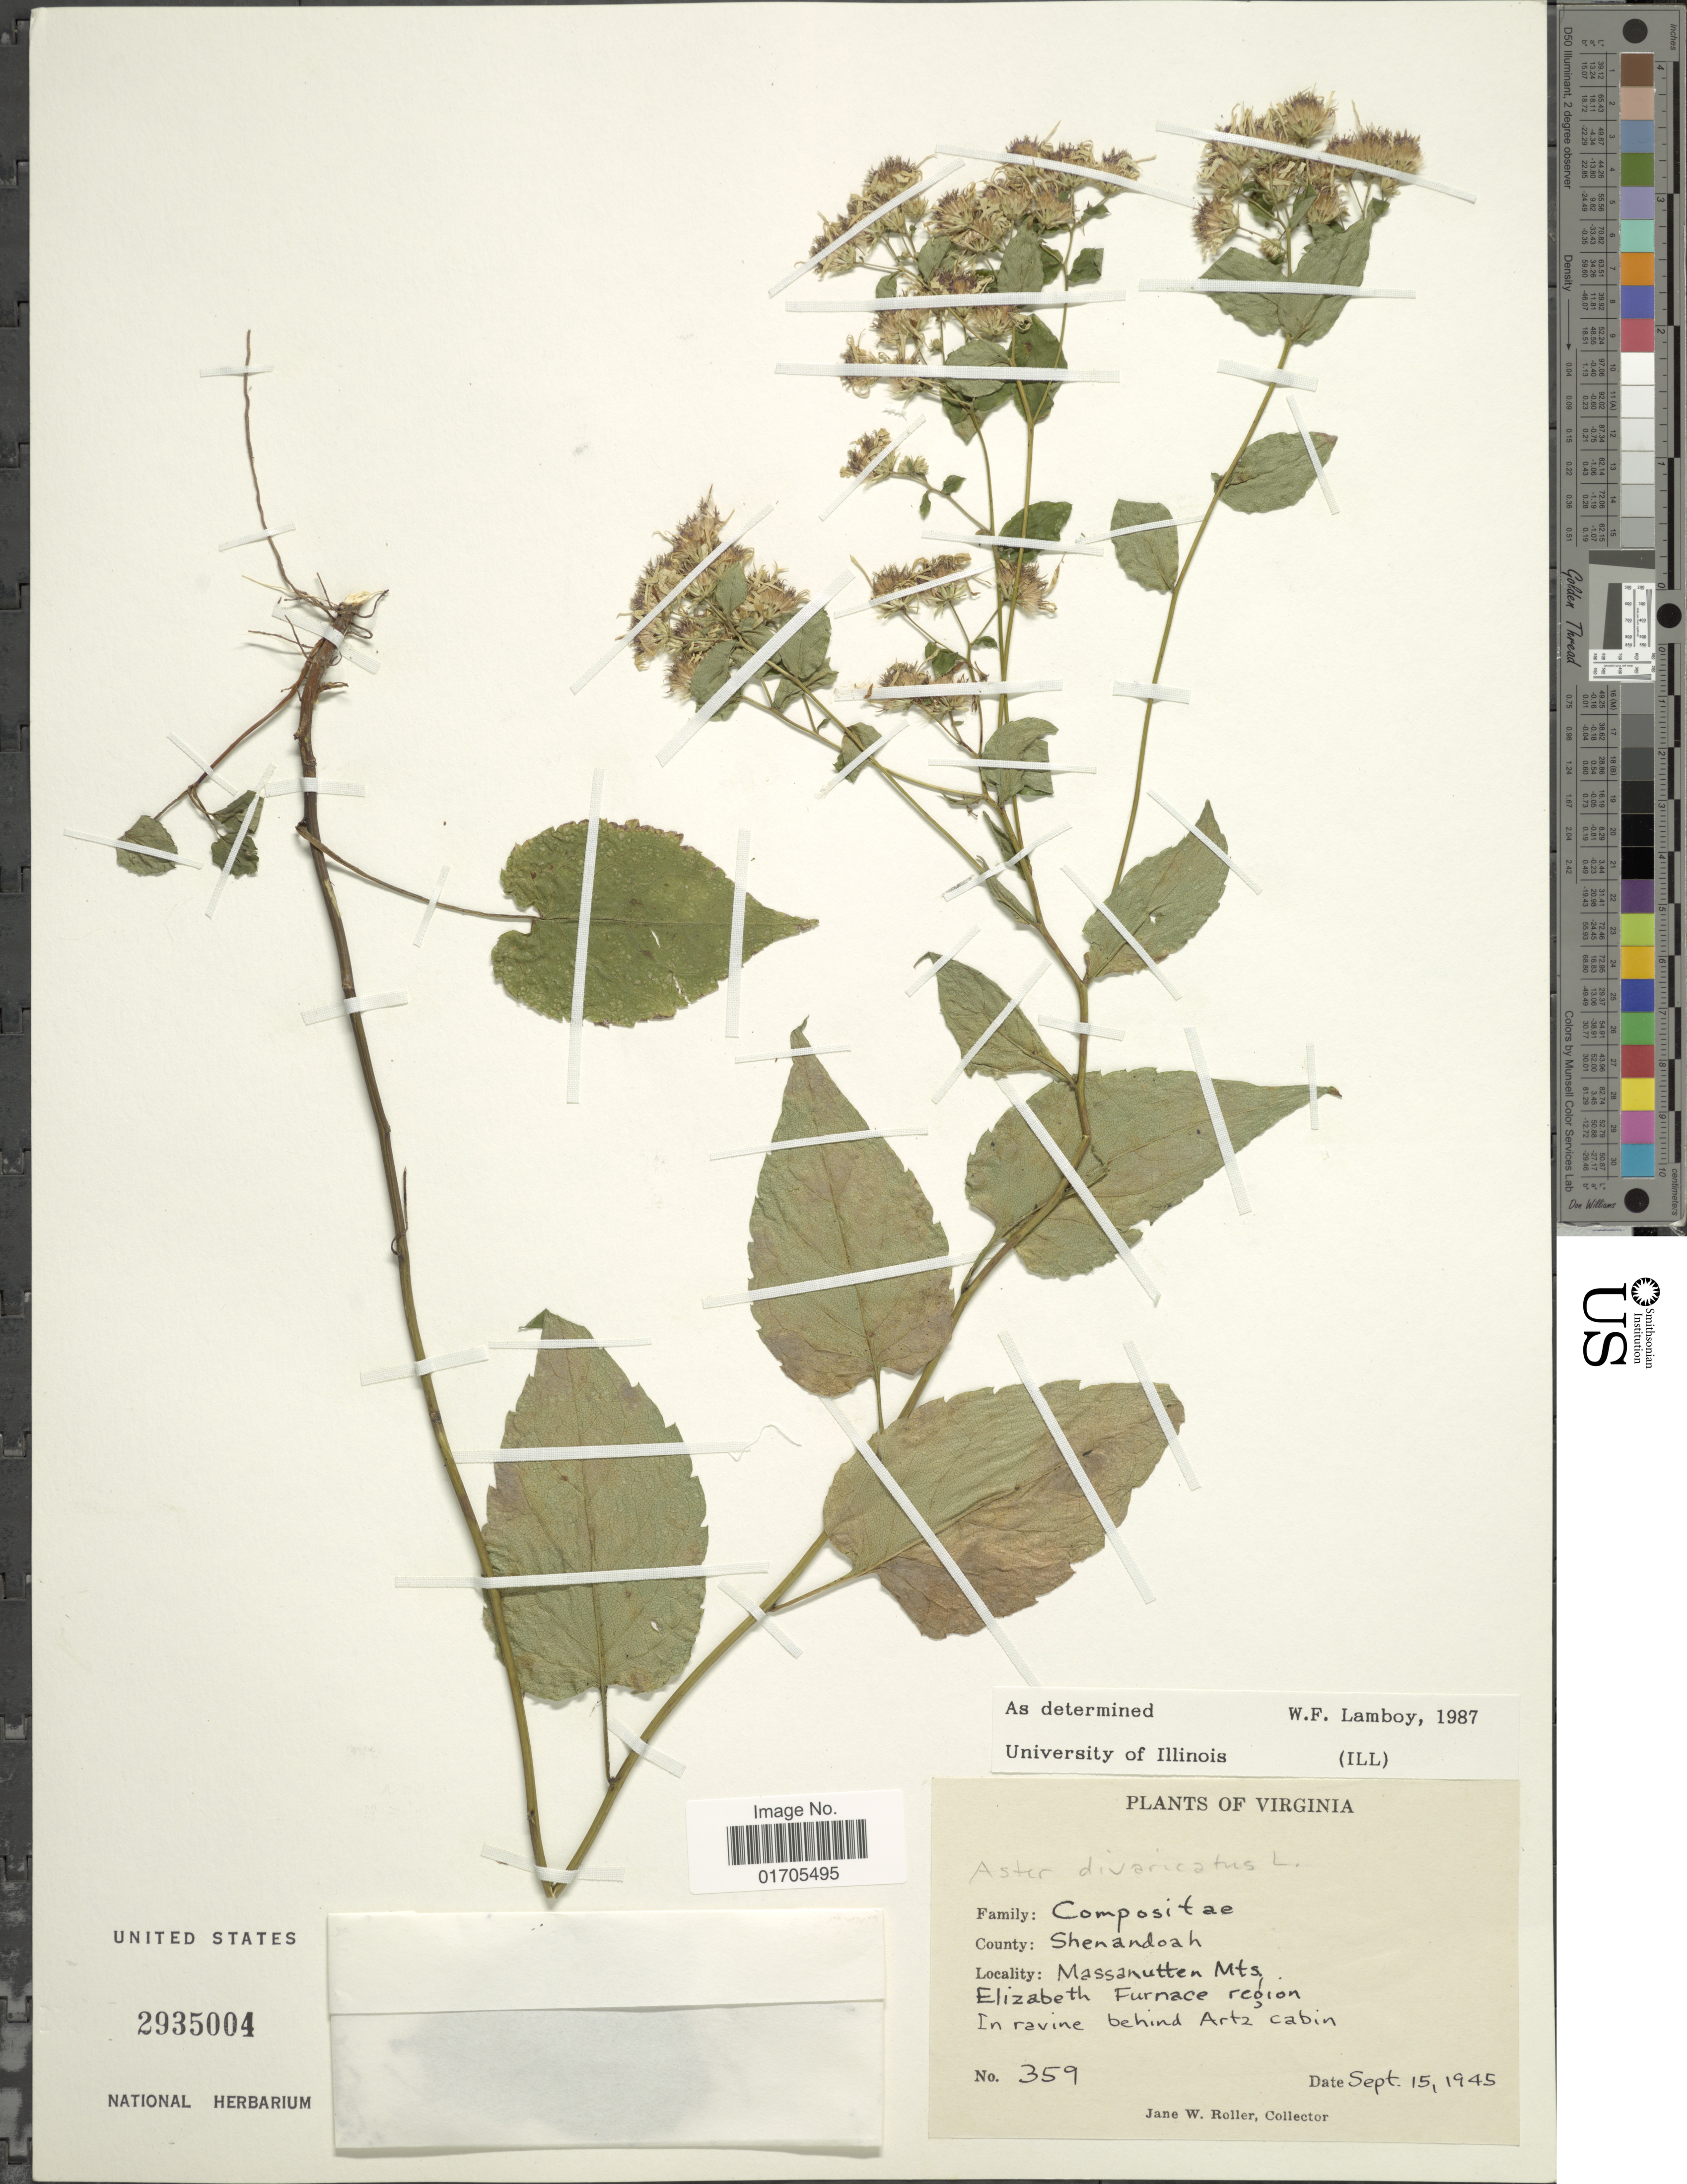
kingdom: Plantae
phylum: Tracheophyta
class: Magnoliopsida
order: Asterales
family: Asteraceae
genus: Eurybia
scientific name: Eurybia divaricata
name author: (L.) G.L. Nesom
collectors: J. W. Roller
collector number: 359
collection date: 1945-09-15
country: United States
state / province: Virginia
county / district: Shenandoah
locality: Virginia. County: Shenandoah. Massanutten Mts. Elizabeth Furnace region. In ravine behind Artz cabin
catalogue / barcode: US 2935004